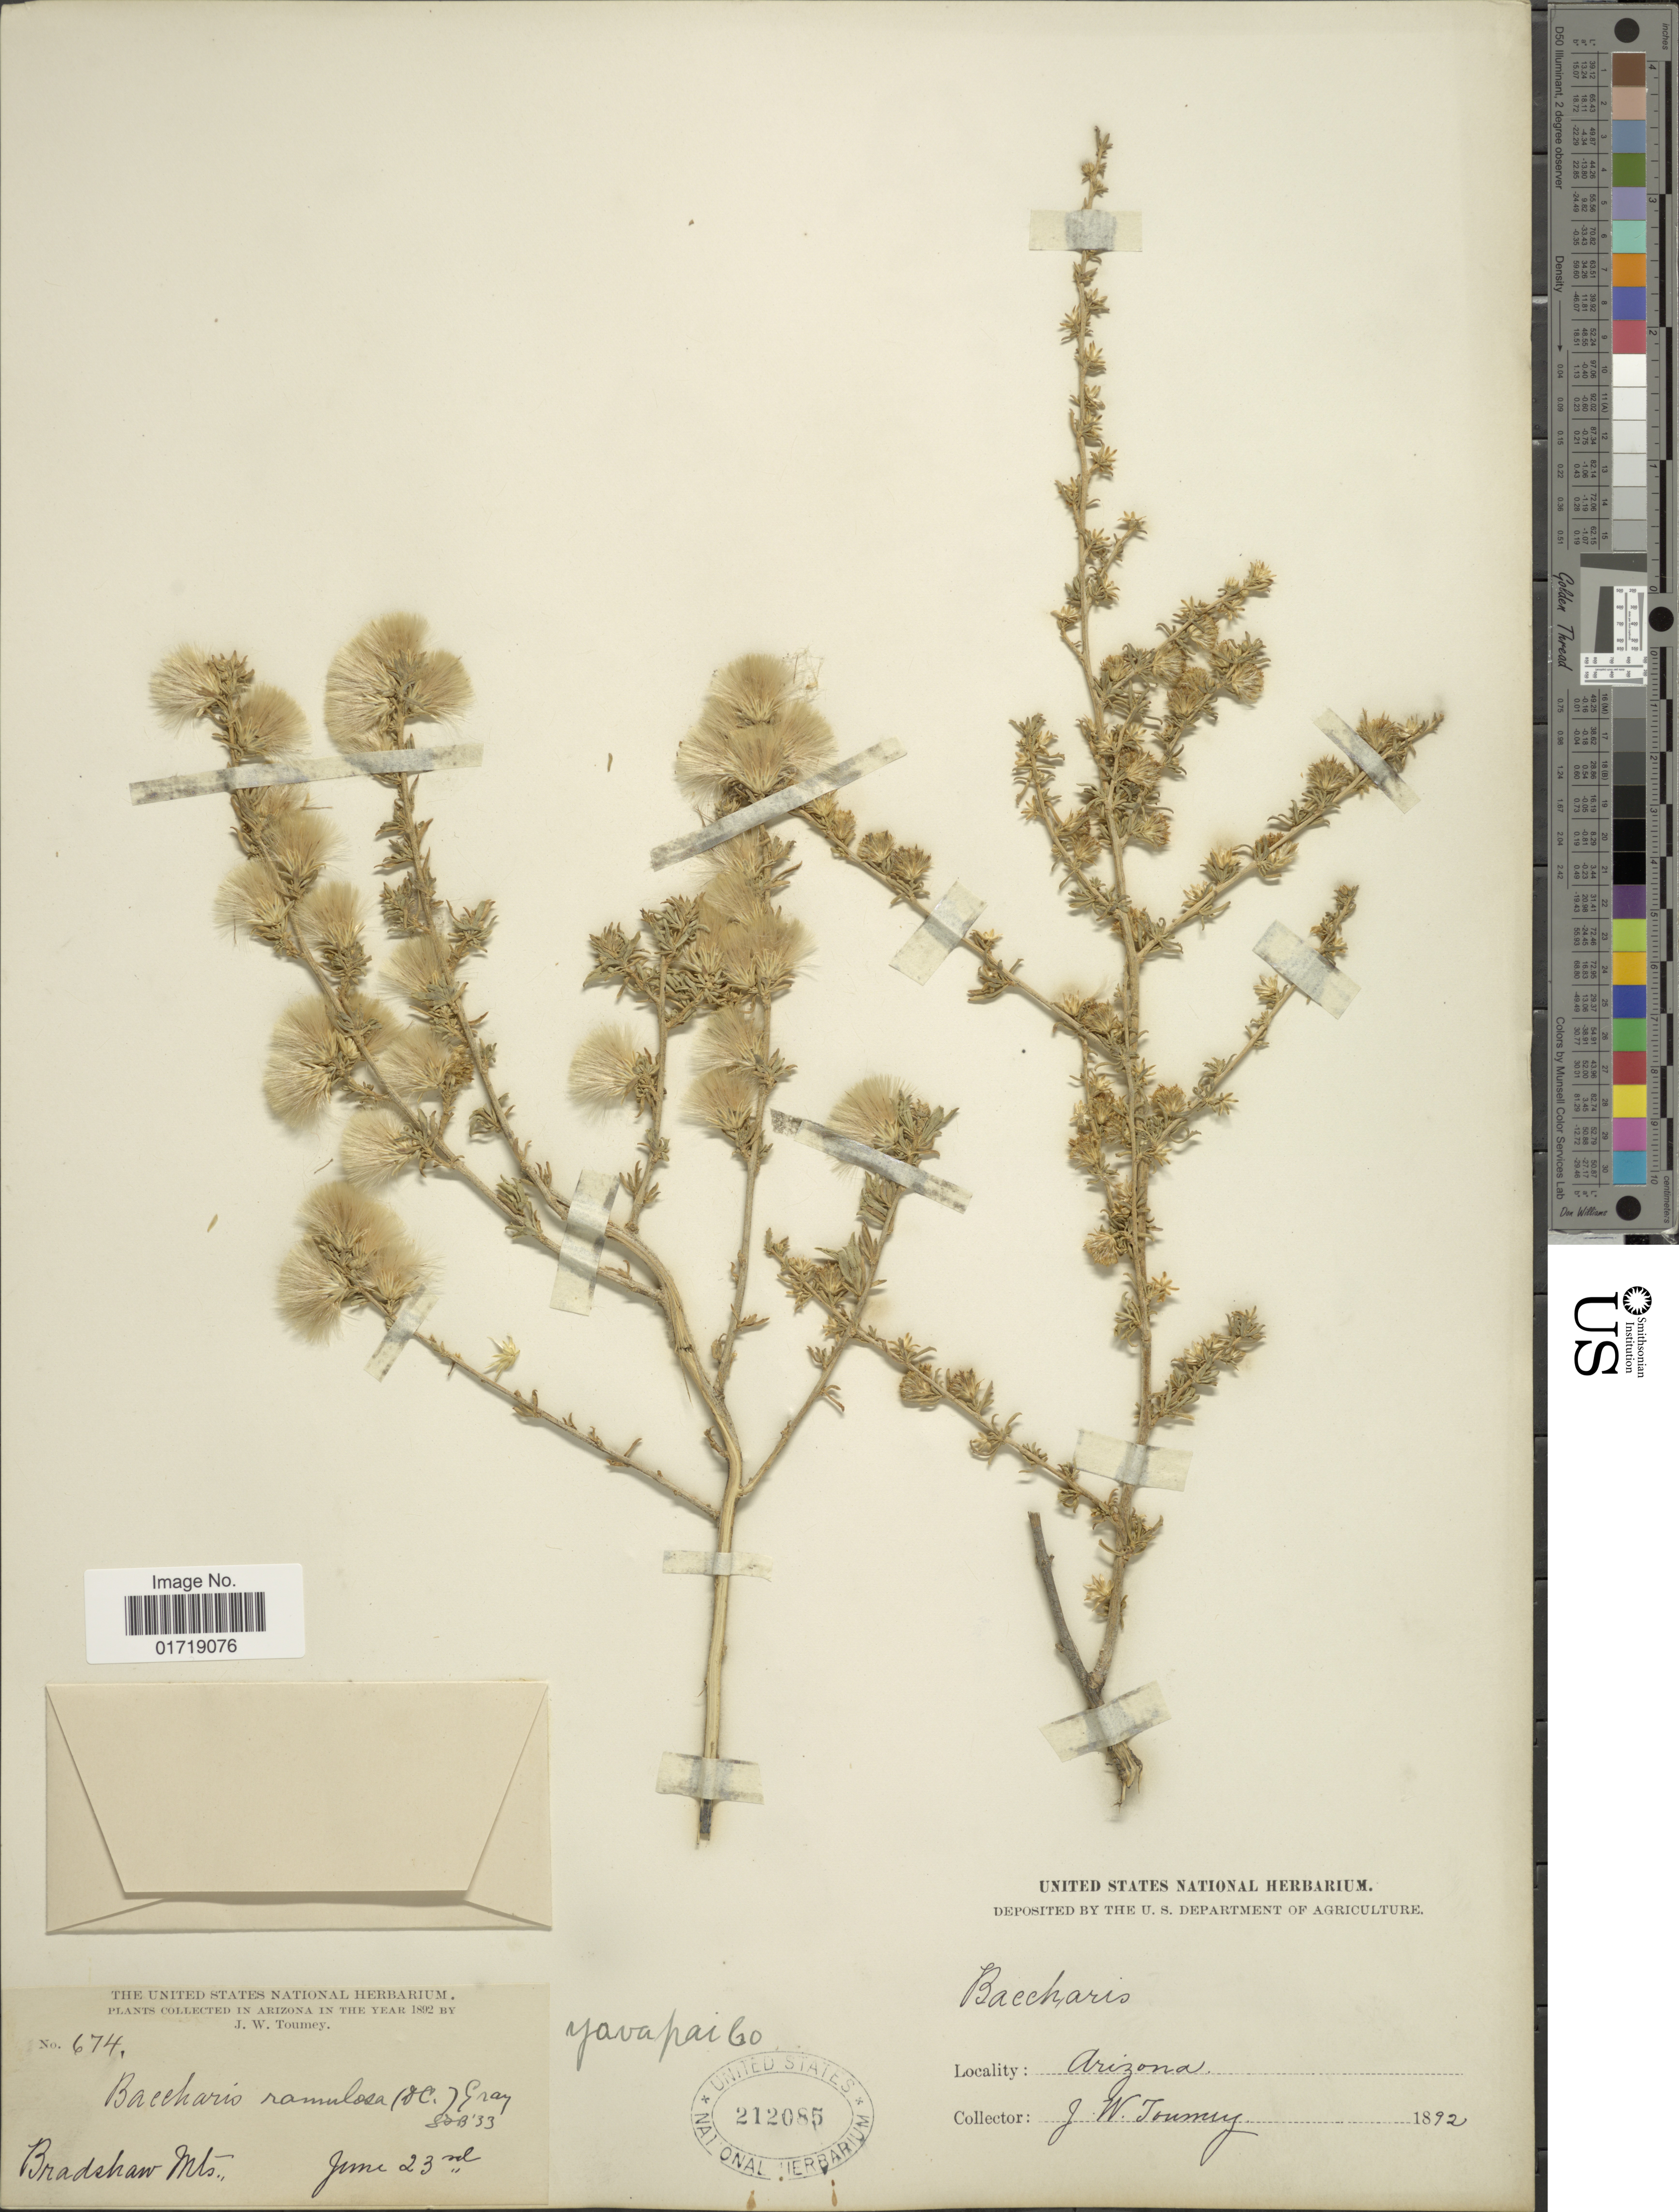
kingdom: Plantae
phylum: Tracheophyta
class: Magnoliopsida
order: Asterales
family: Asteraceae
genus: Baccharis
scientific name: Baccharis pteronioides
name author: DC.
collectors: J. Tourney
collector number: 674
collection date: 1892-06-23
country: United States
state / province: Arizona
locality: Bradshaw Mts.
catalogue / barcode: US 212085